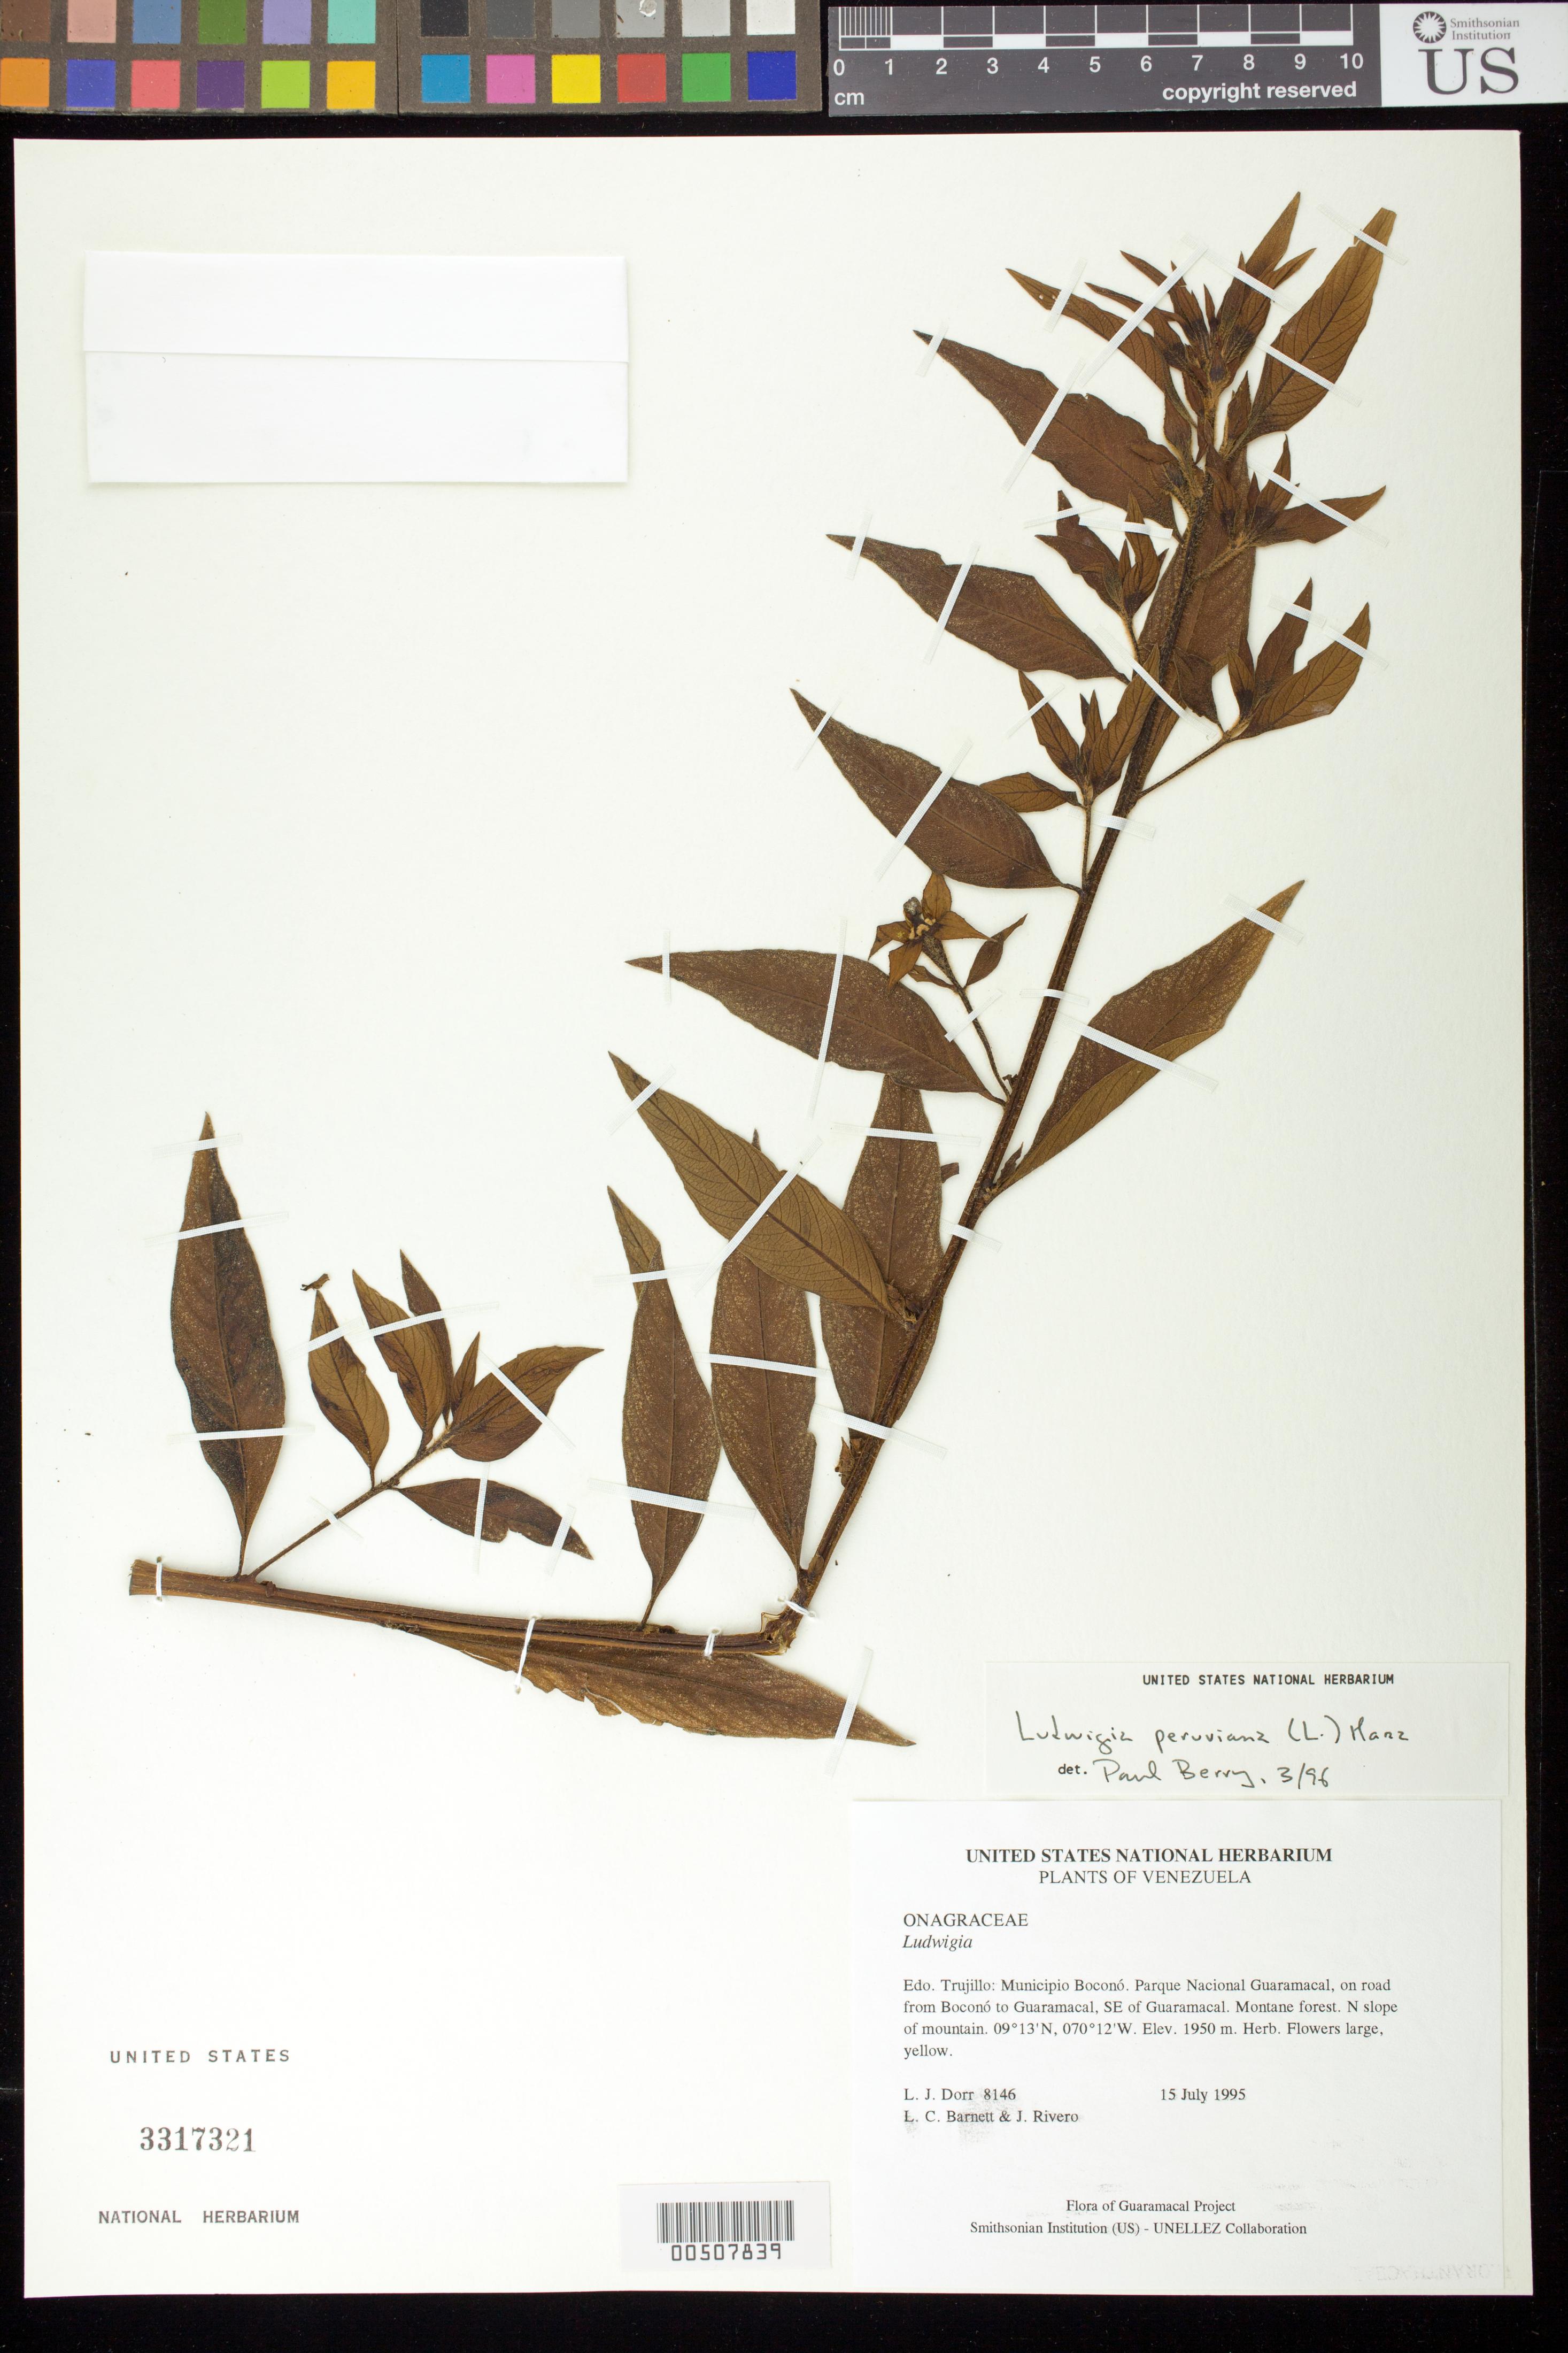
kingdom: Plantae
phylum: Tracheophyta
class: Magnoliopsida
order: Myrtales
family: Onagraceae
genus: Ludwigia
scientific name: Ludwigia peruviana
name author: (L.) H. Hara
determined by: Berry, P. E., (WIS), University of Wisconsin - Madison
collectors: L. J. Dorr, L. C. Barnett & J. Rivero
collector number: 8146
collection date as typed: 15 Jul 1995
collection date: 1995-07-15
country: Venezuela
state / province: Trujillo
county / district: Boconó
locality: Parque Nacional Guaramacal, road from Boconó to Guaramacal, SE of Boconó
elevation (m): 1950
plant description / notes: PORT, US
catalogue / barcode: US 3317321